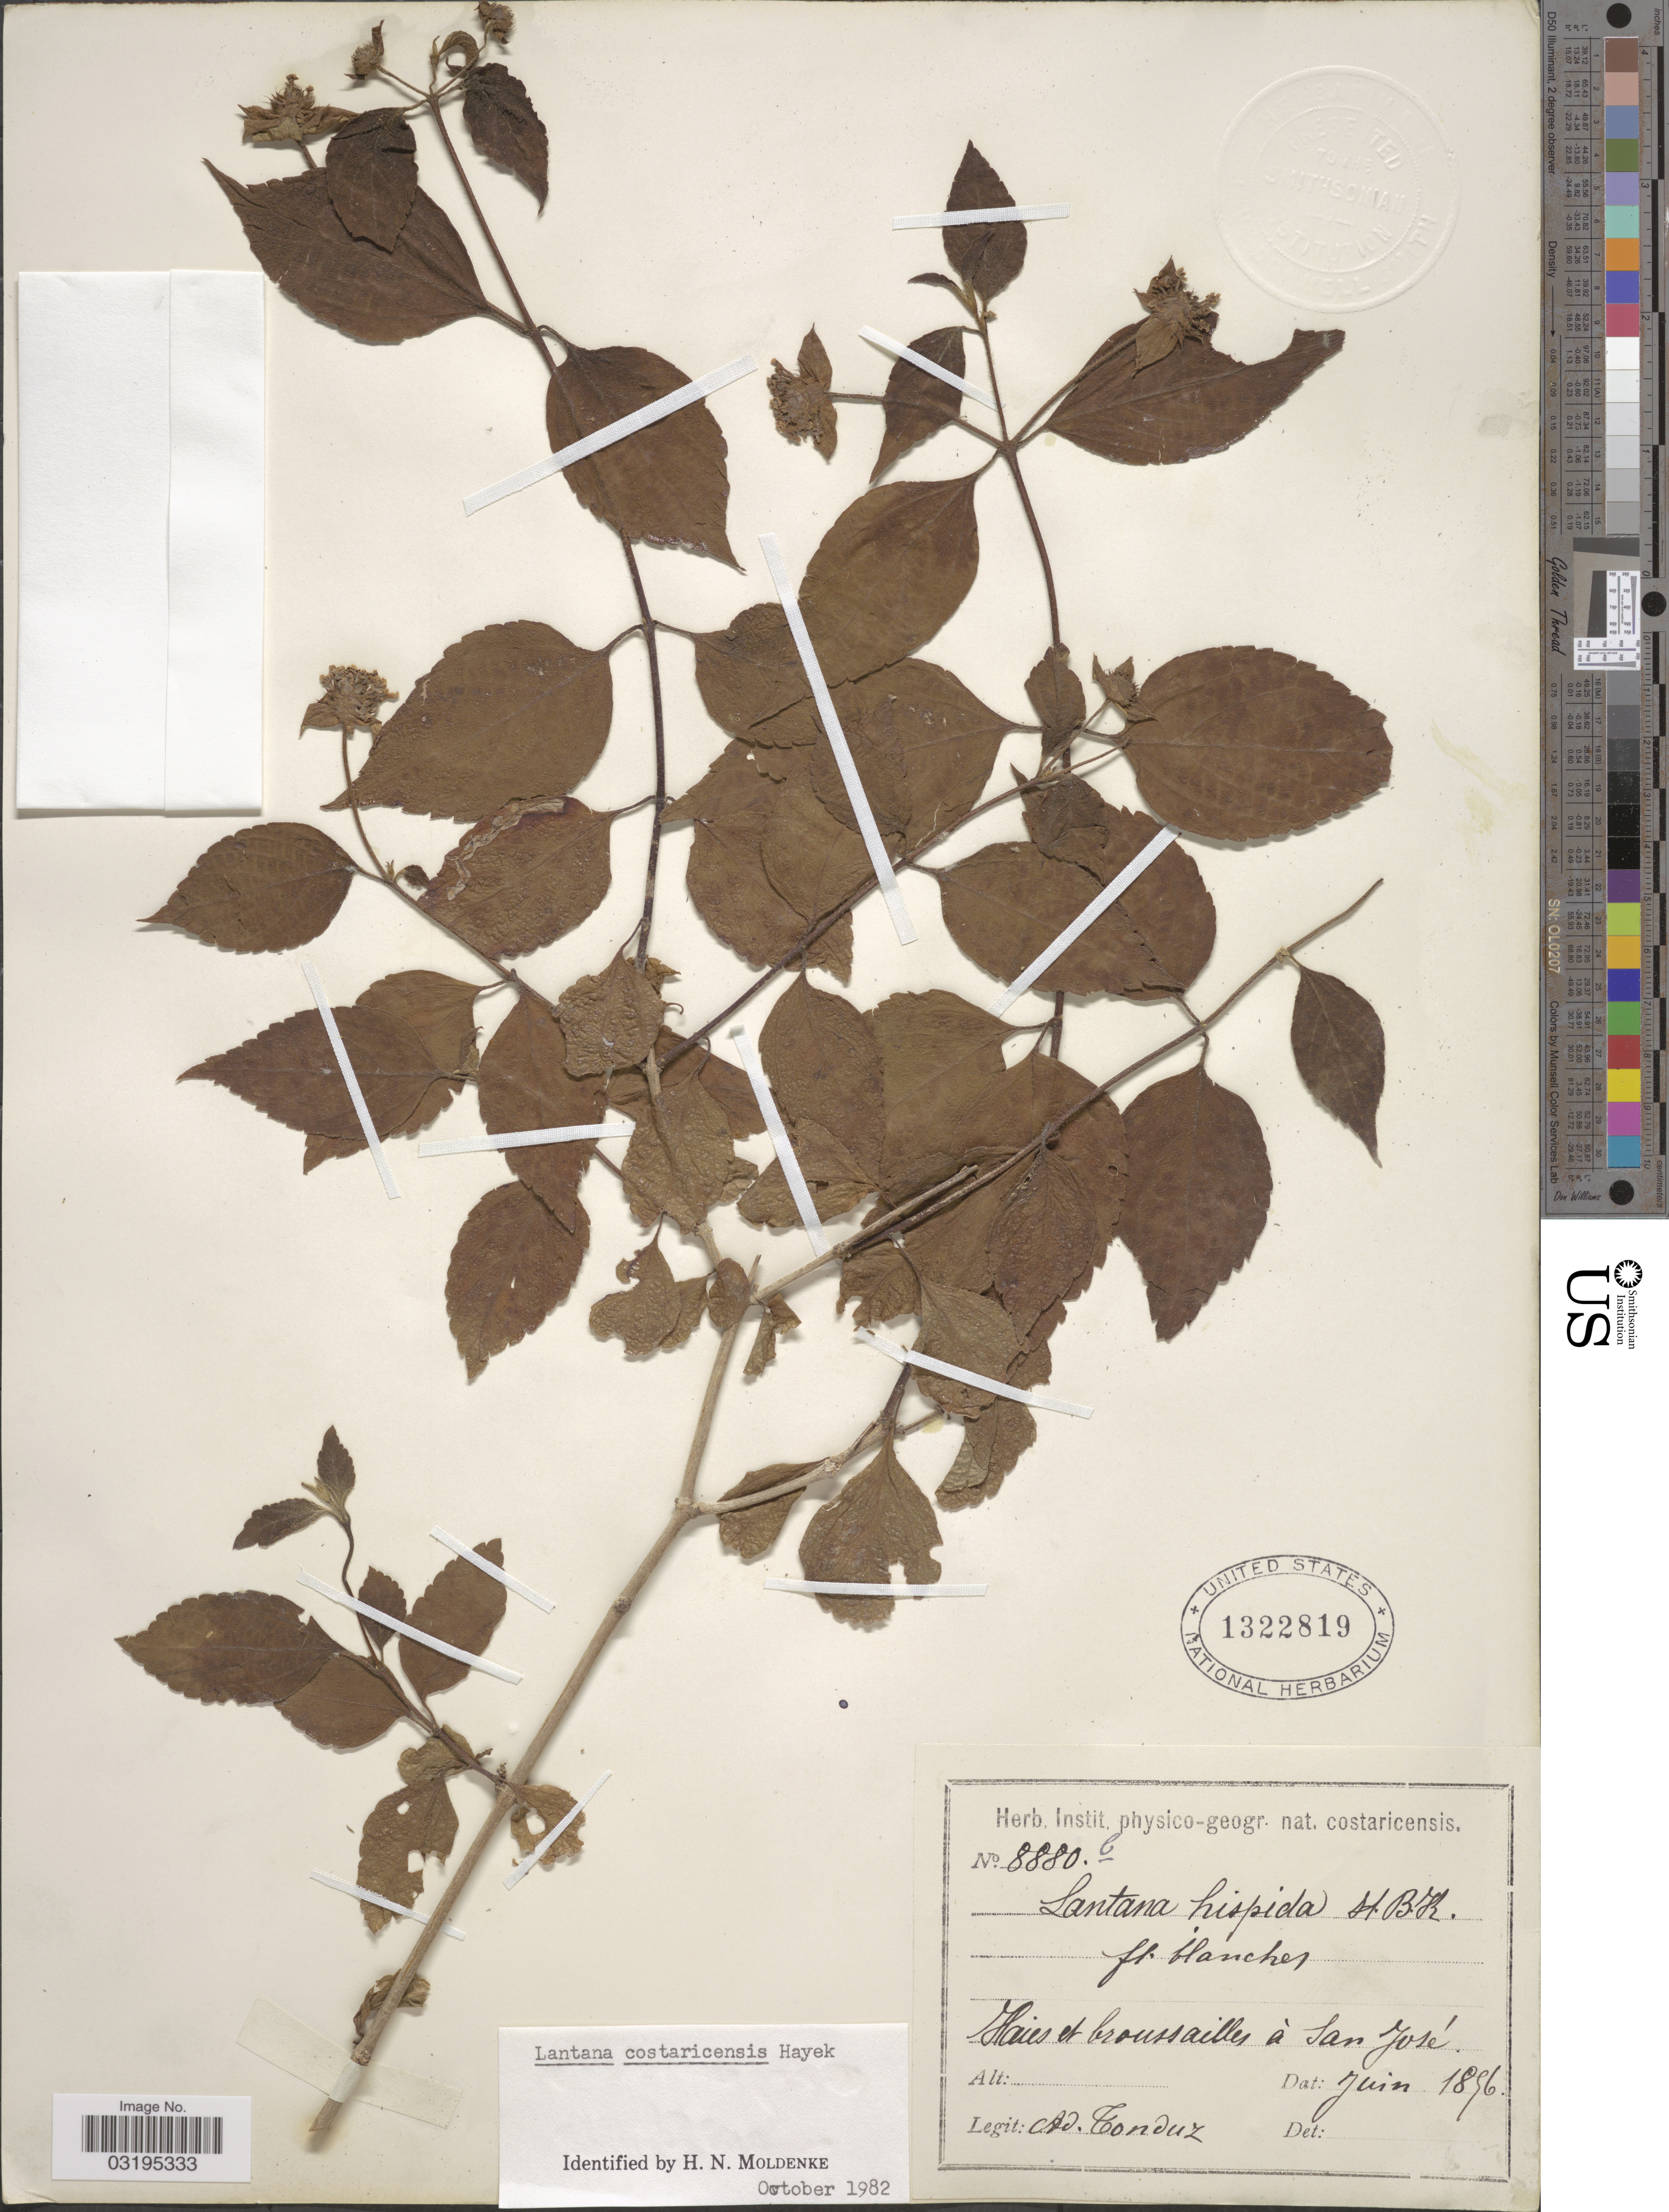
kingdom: Plantae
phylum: Tracheophyta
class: Magnoliopsida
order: Lamiales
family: Verbenaceae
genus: Lantana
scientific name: Lantana costaricensis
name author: Hayek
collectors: A. Tonduz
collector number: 8880b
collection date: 1896-06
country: Costa Rica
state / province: San José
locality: Haies et broussailles à San José.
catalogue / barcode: US 1322819